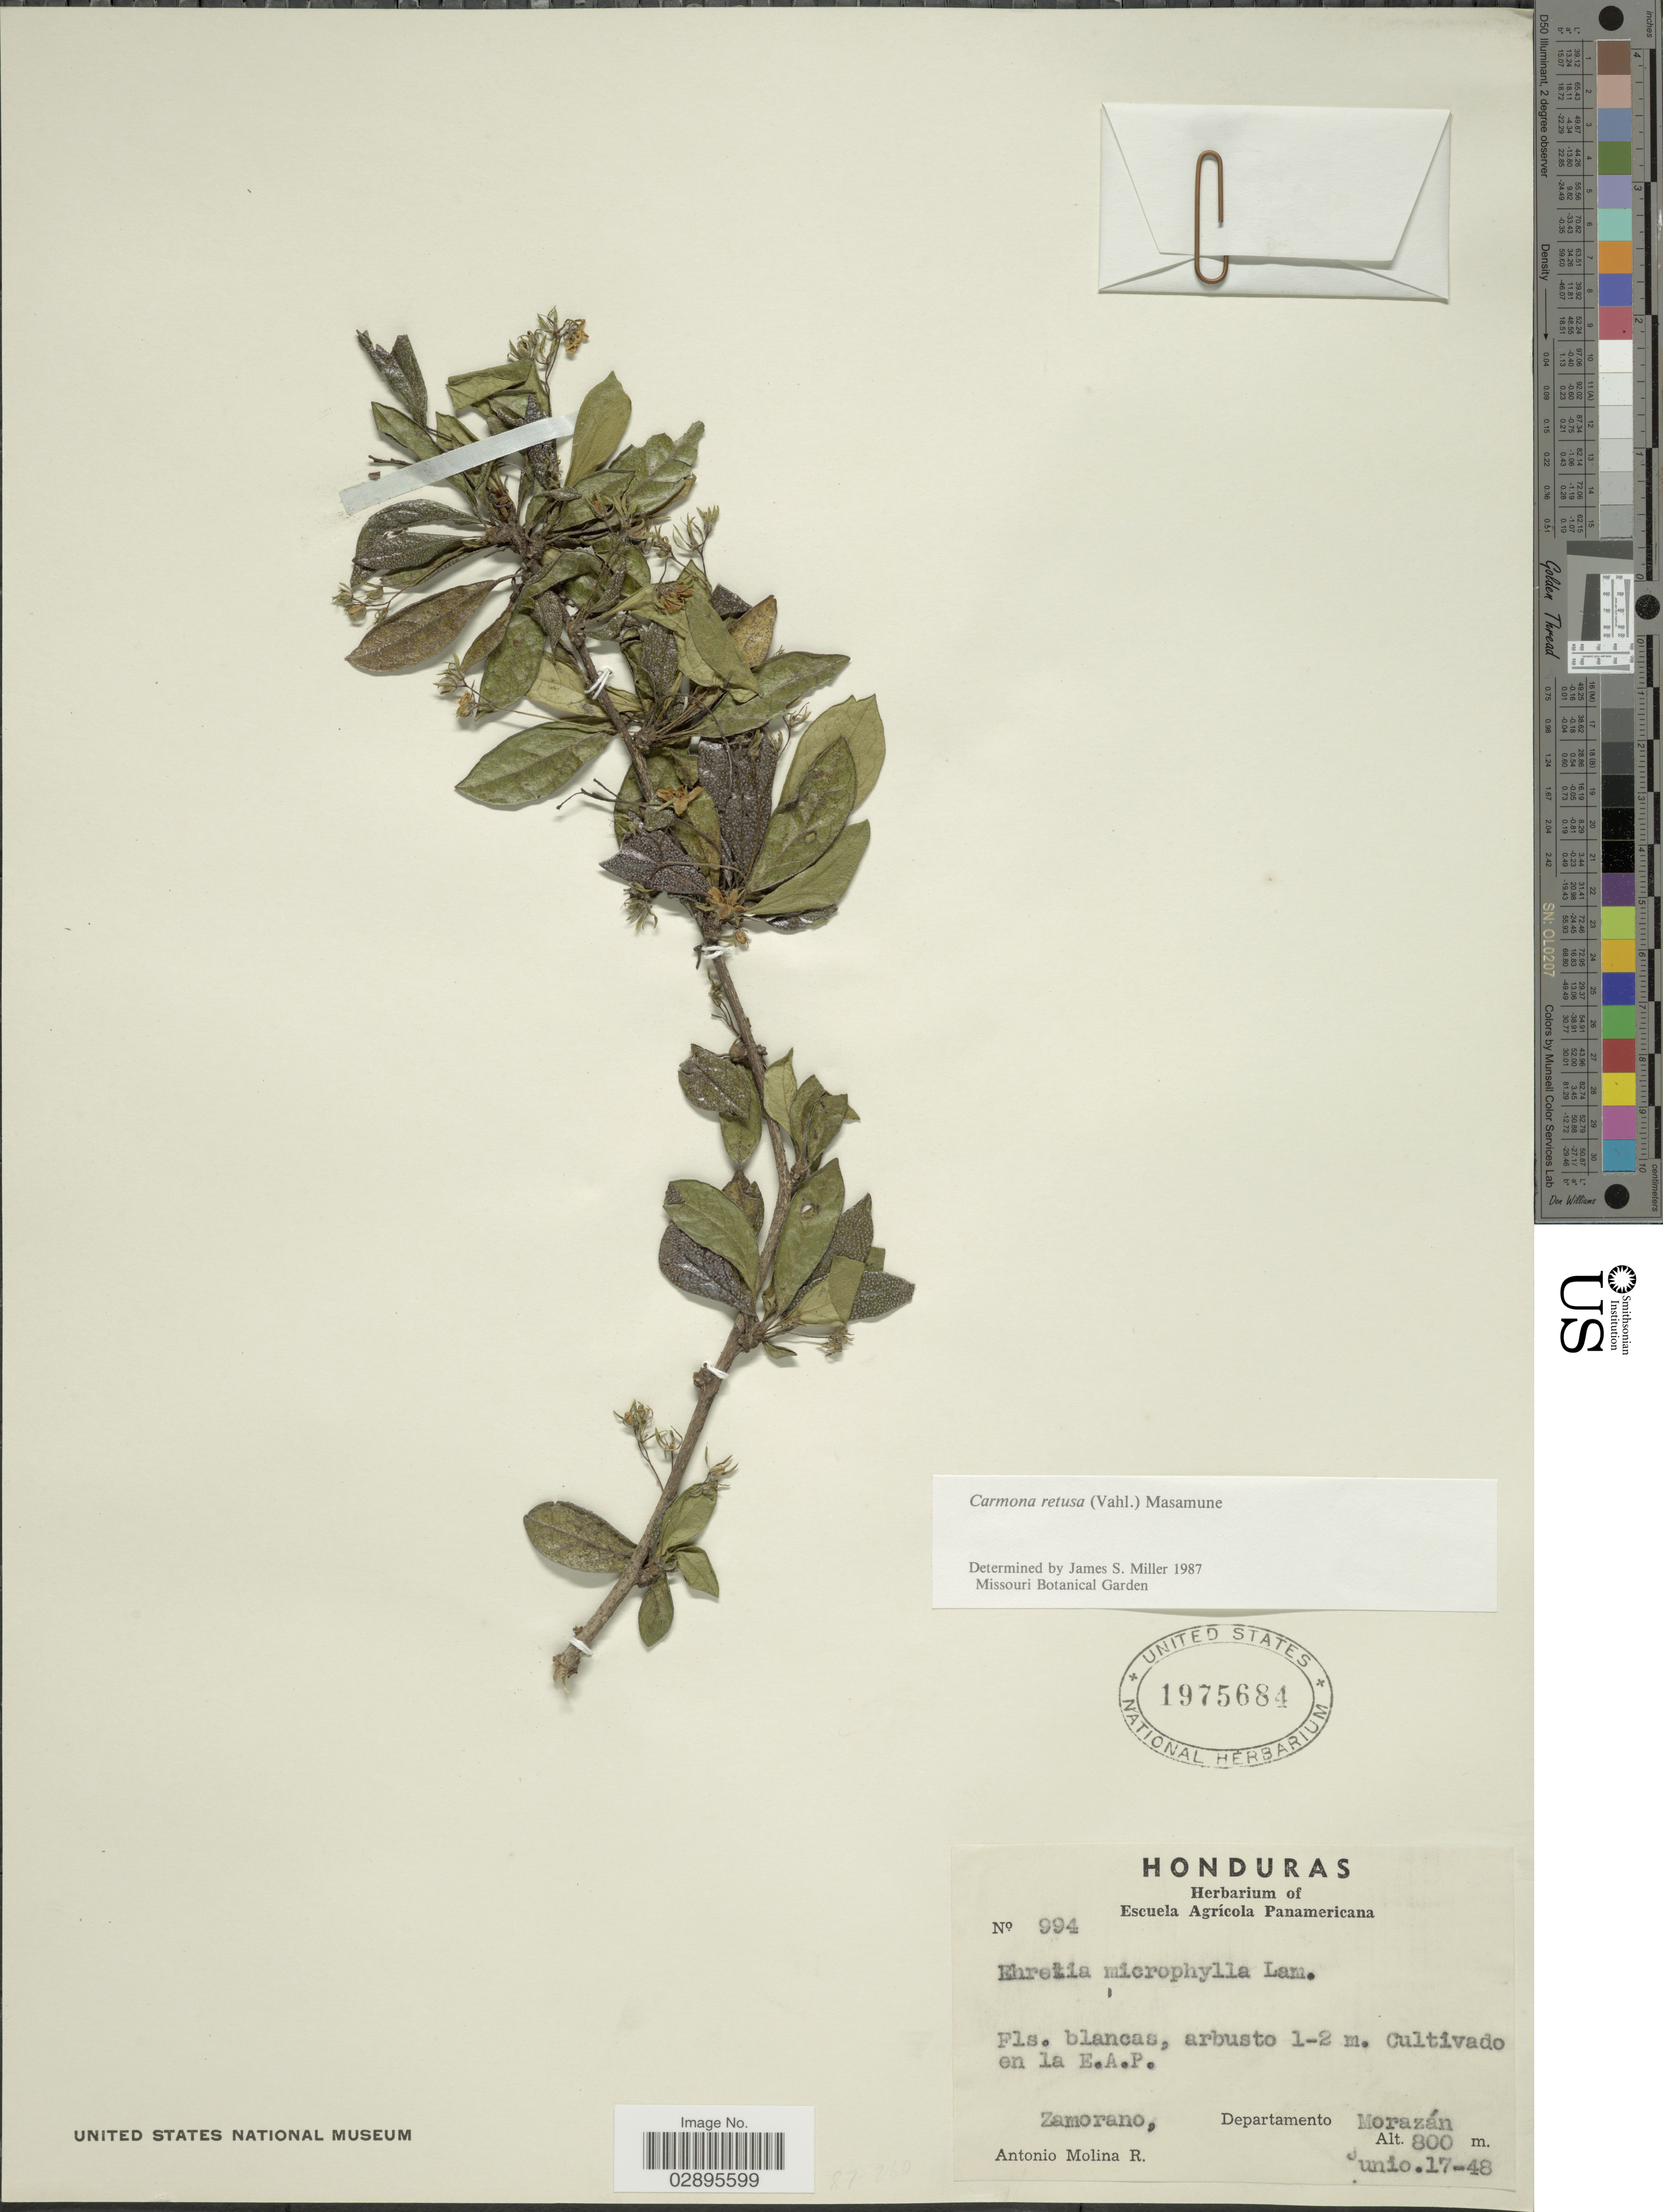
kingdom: Plantae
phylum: Tracheophyta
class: Magnoliopsida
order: Boraginales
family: Ehretiaceae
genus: Ehretia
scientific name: Ehretia microphylla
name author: Lam.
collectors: A. Molina R.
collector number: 994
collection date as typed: Transcribed d/m/y: 17/6/48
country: Honduras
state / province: Fco. Morazán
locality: E.A.P. Zamorano, Departamento Morazán.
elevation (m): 800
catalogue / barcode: US 1975684